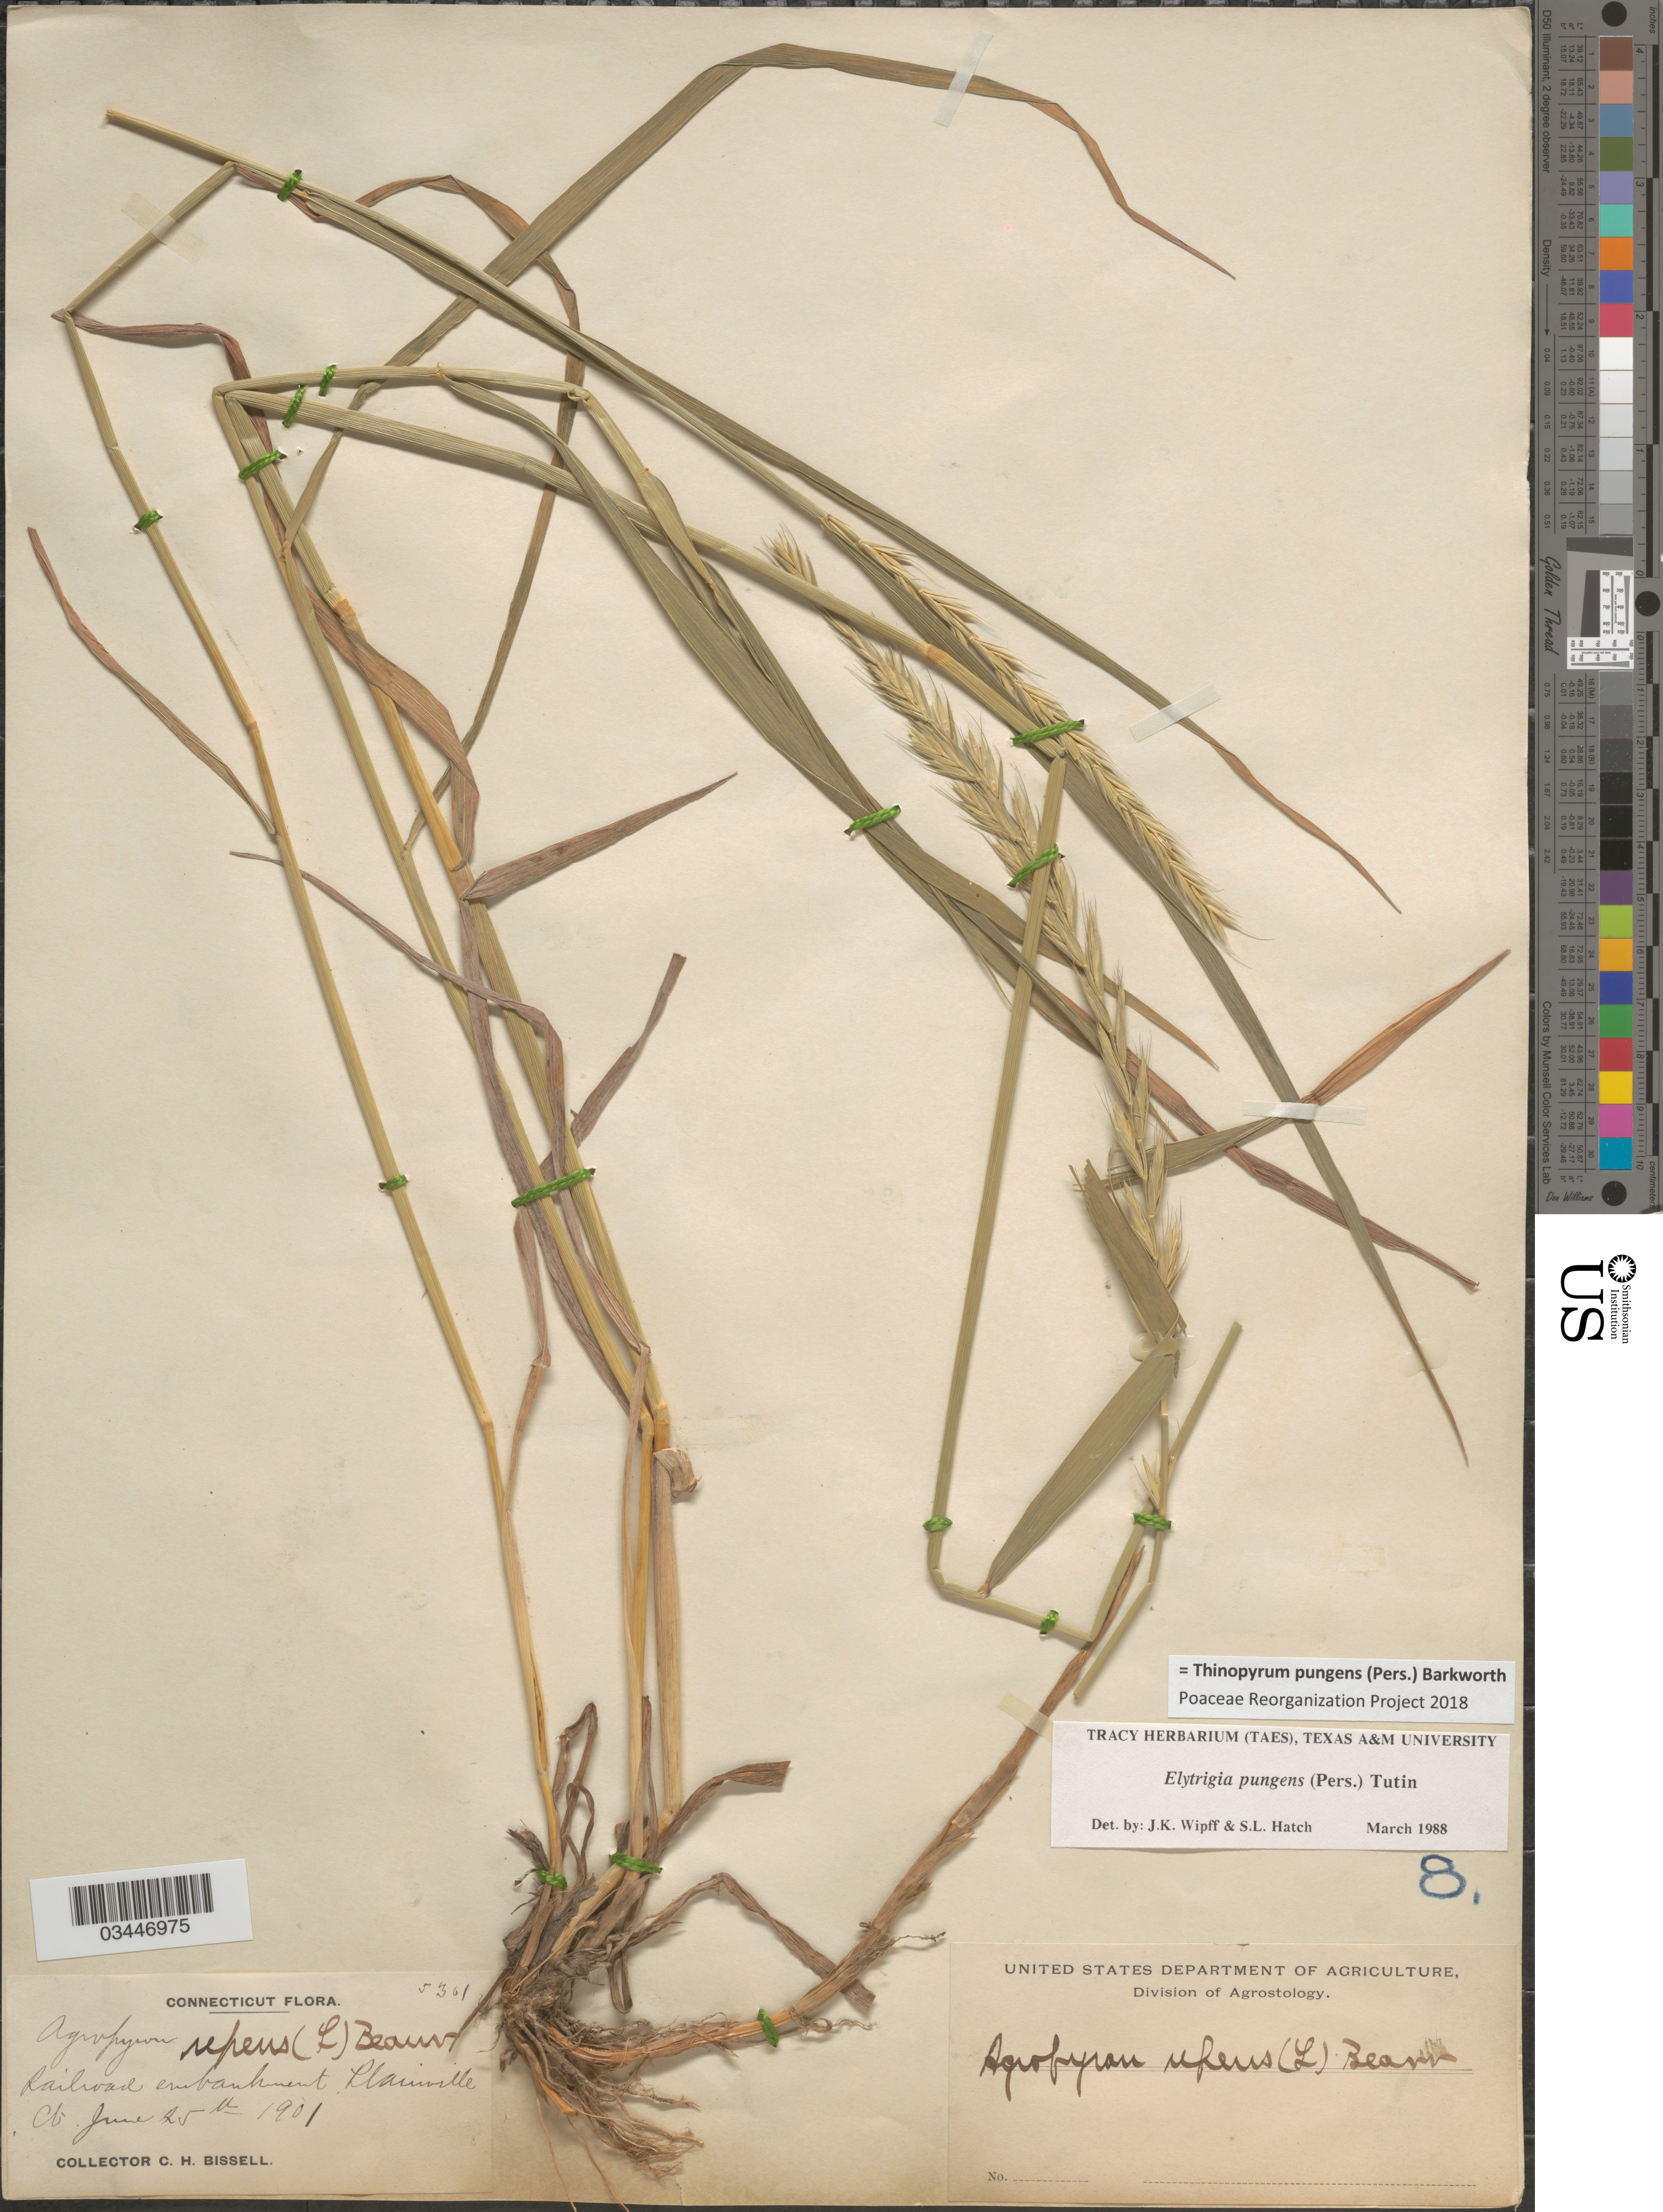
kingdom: Plantae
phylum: Tracheophyta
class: Liliopsida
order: Poales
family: Poaceae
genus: Thinopyrum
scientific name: Thinopyrum pungens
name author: (Pers.) Barkworth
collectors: C. Bissell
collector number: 5361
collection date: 1901-06-25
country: United States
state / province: Connecticut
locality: Railroad embankment Plainville Ct.